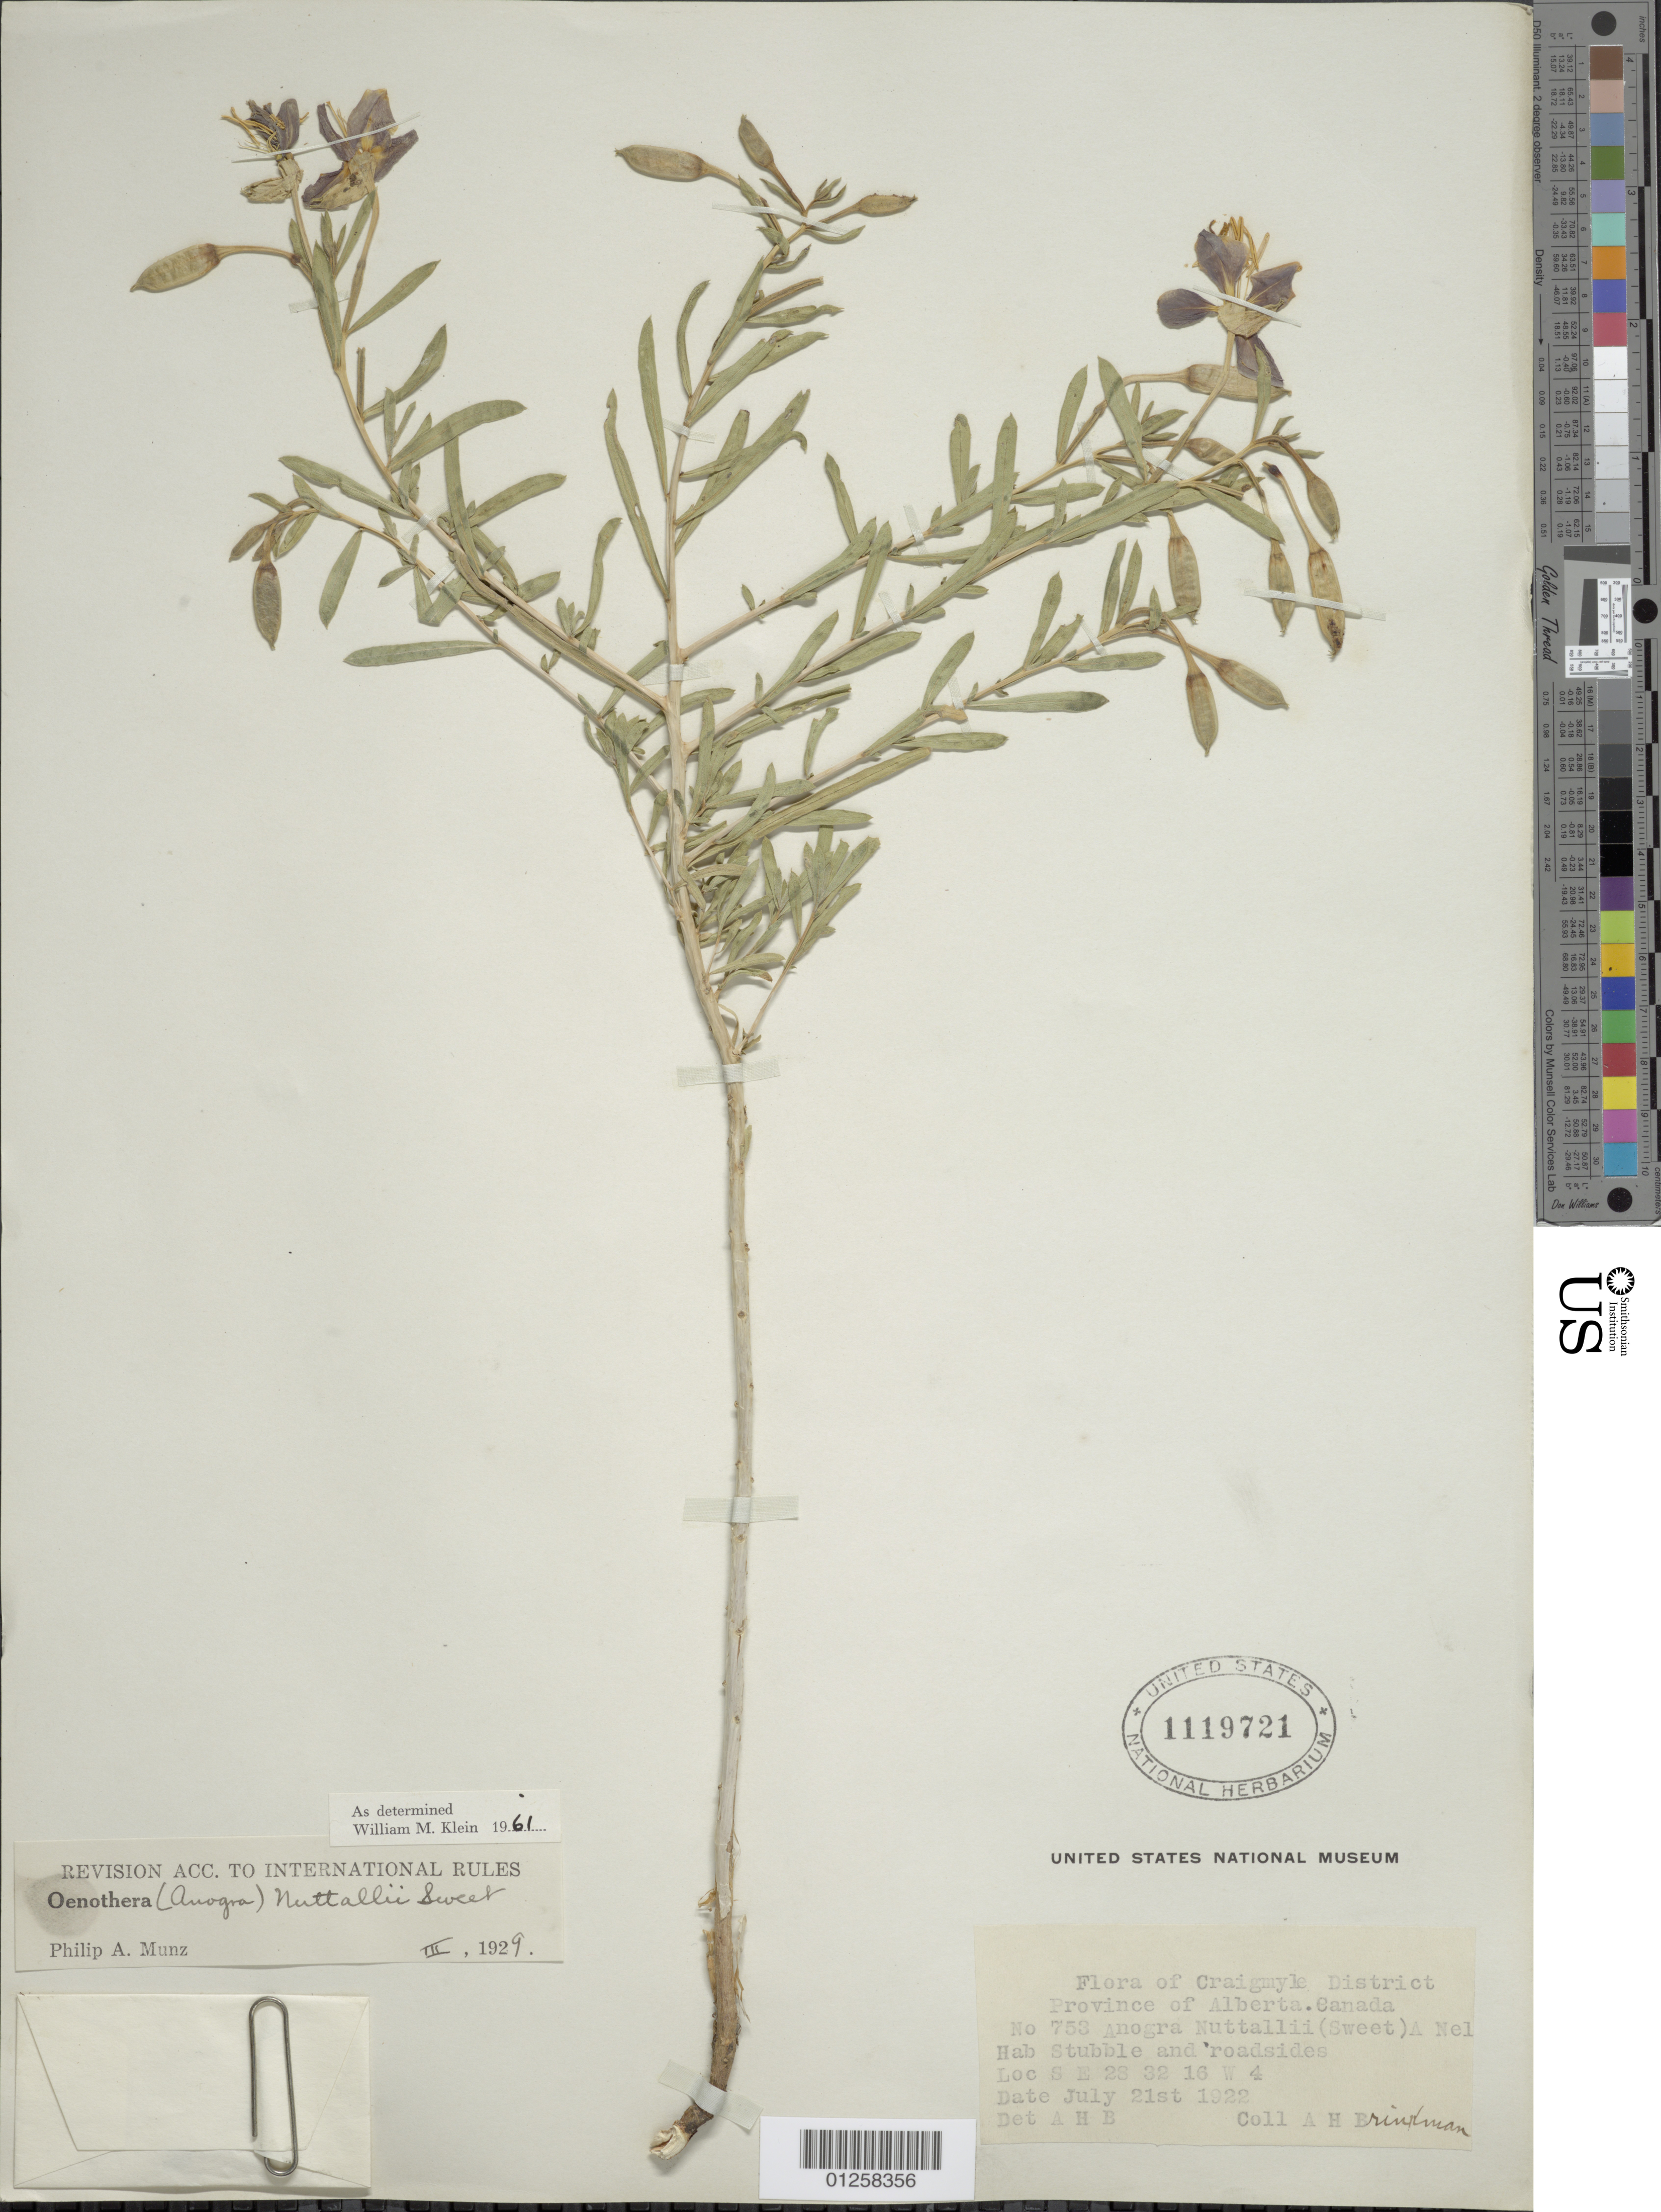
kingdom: Plantae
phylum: Tracheophyta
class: Magnoliopsida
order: Myrtales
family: Onagraceae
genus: Oenothera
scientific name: Oenothera nuttallii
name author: Sweet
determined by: Klein, W. M.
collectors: A. Brinkman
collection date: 1922-07-21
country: Canada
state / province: Alberta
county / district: Craigmyle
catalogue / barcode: US 1119721